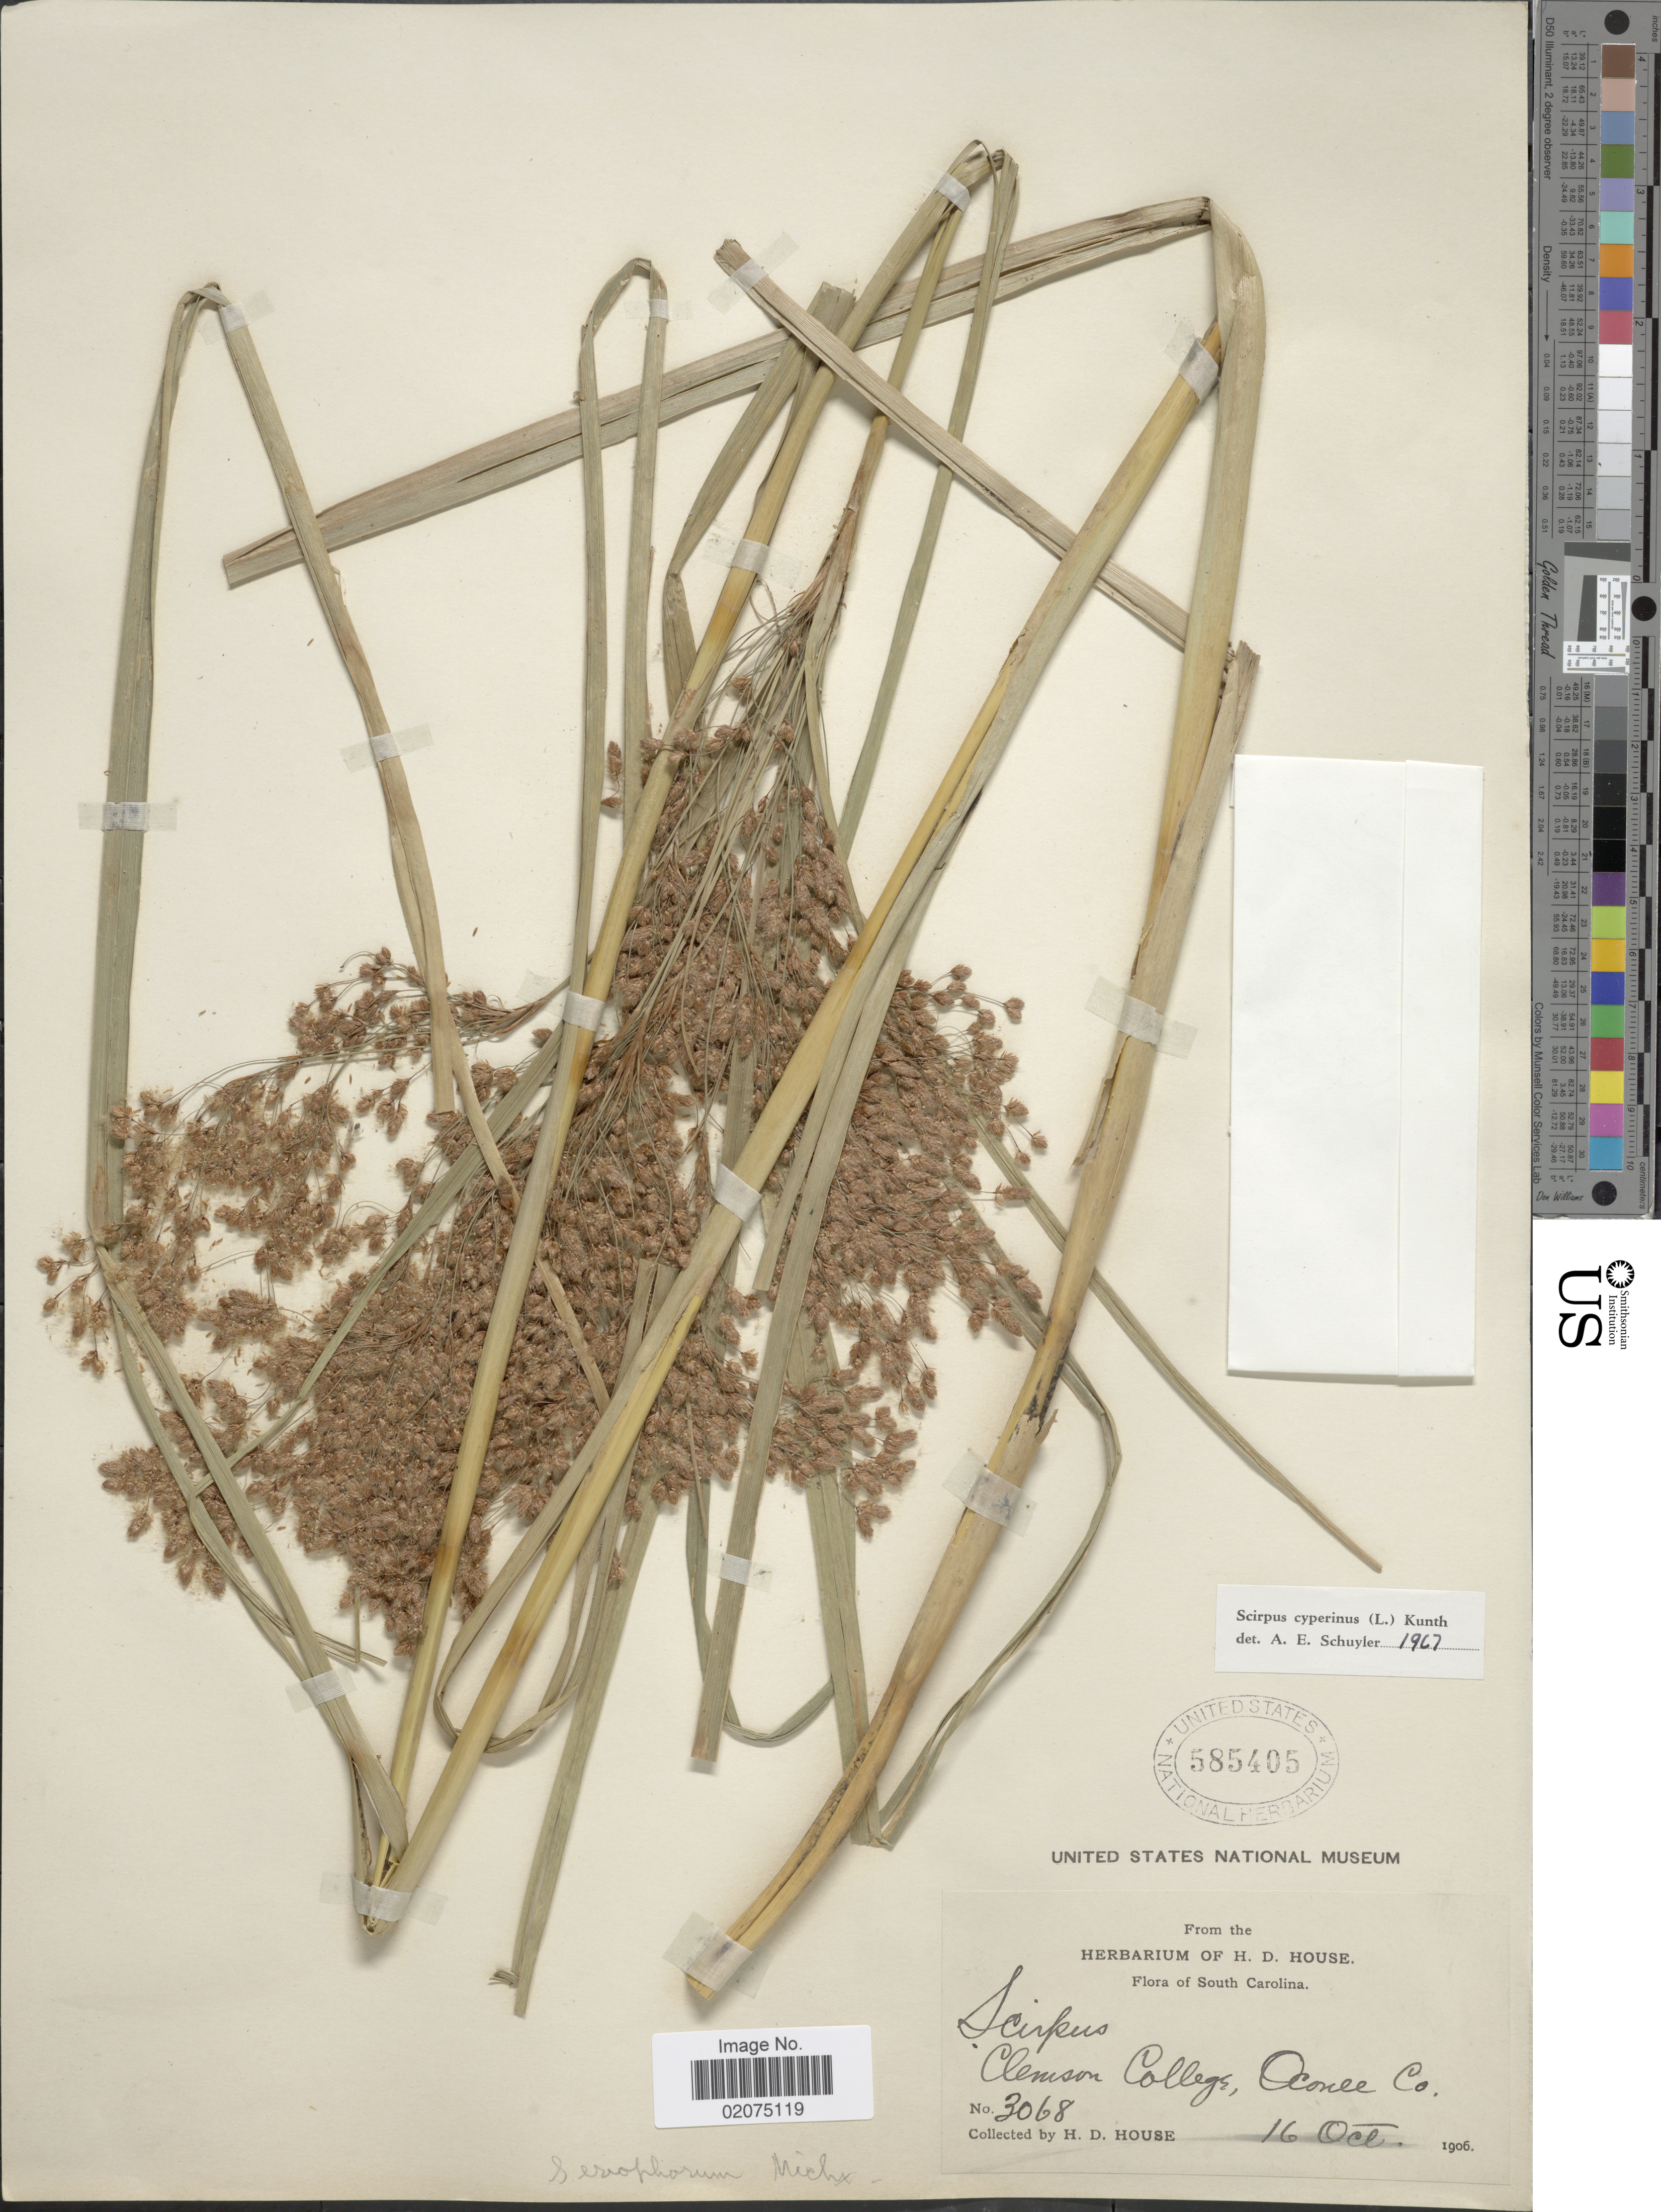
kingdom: Plantae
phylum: Tracheophyta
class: Liliopsida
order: Poales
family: Cyperaceae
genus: Scirpus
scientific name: Scirpus cyperinus (L.) Kunth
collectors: H. D. House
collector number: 3068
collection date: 1906-10-16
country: United States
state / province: South Carolina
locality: Clemson College, Oconee Co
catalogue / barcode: US 585405